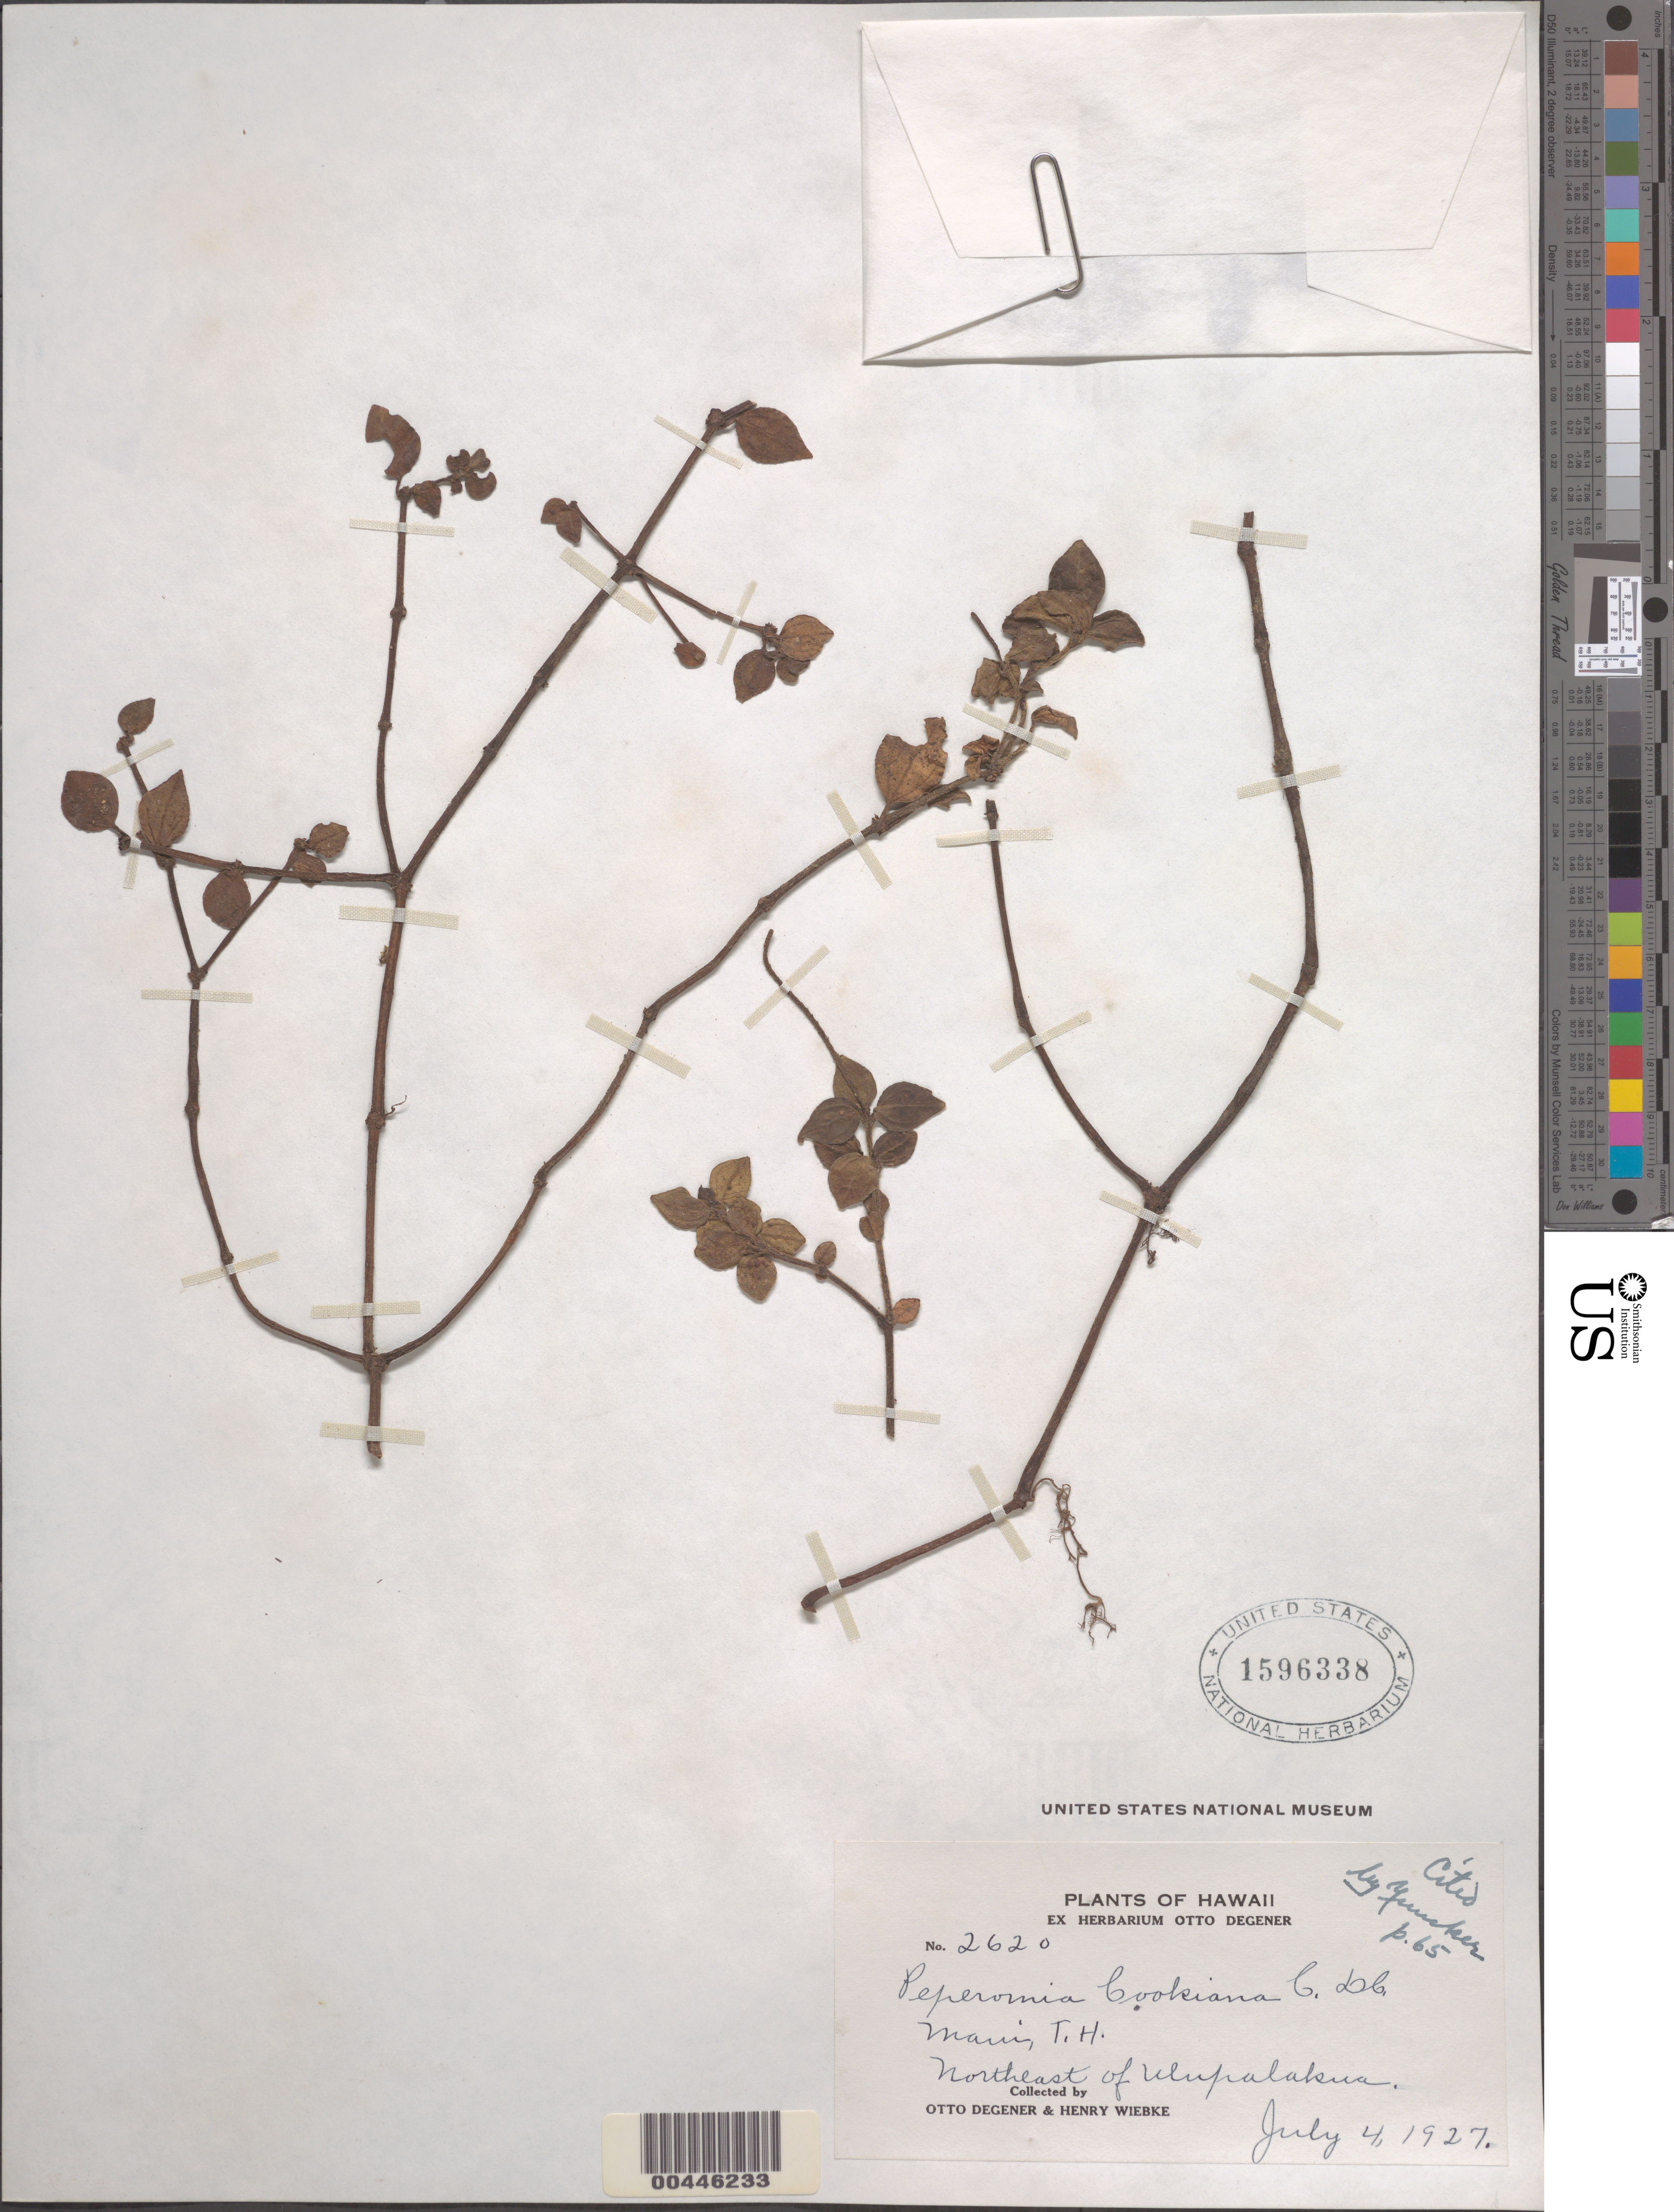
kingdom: Plantae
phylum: Tracheophyta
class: Magnoliopsida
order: Piperales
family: Piperaceae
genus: Peperomia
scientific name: Peperomia cookiana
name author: C. DC.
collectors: O. Degener & H. Wiebke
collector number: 2620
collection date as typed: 4 Jul 1927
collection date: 1927-07-04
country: United States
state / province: Hawaii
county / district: Maui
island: Maui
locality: NE of Ulupalakua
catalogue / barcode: US 1596338